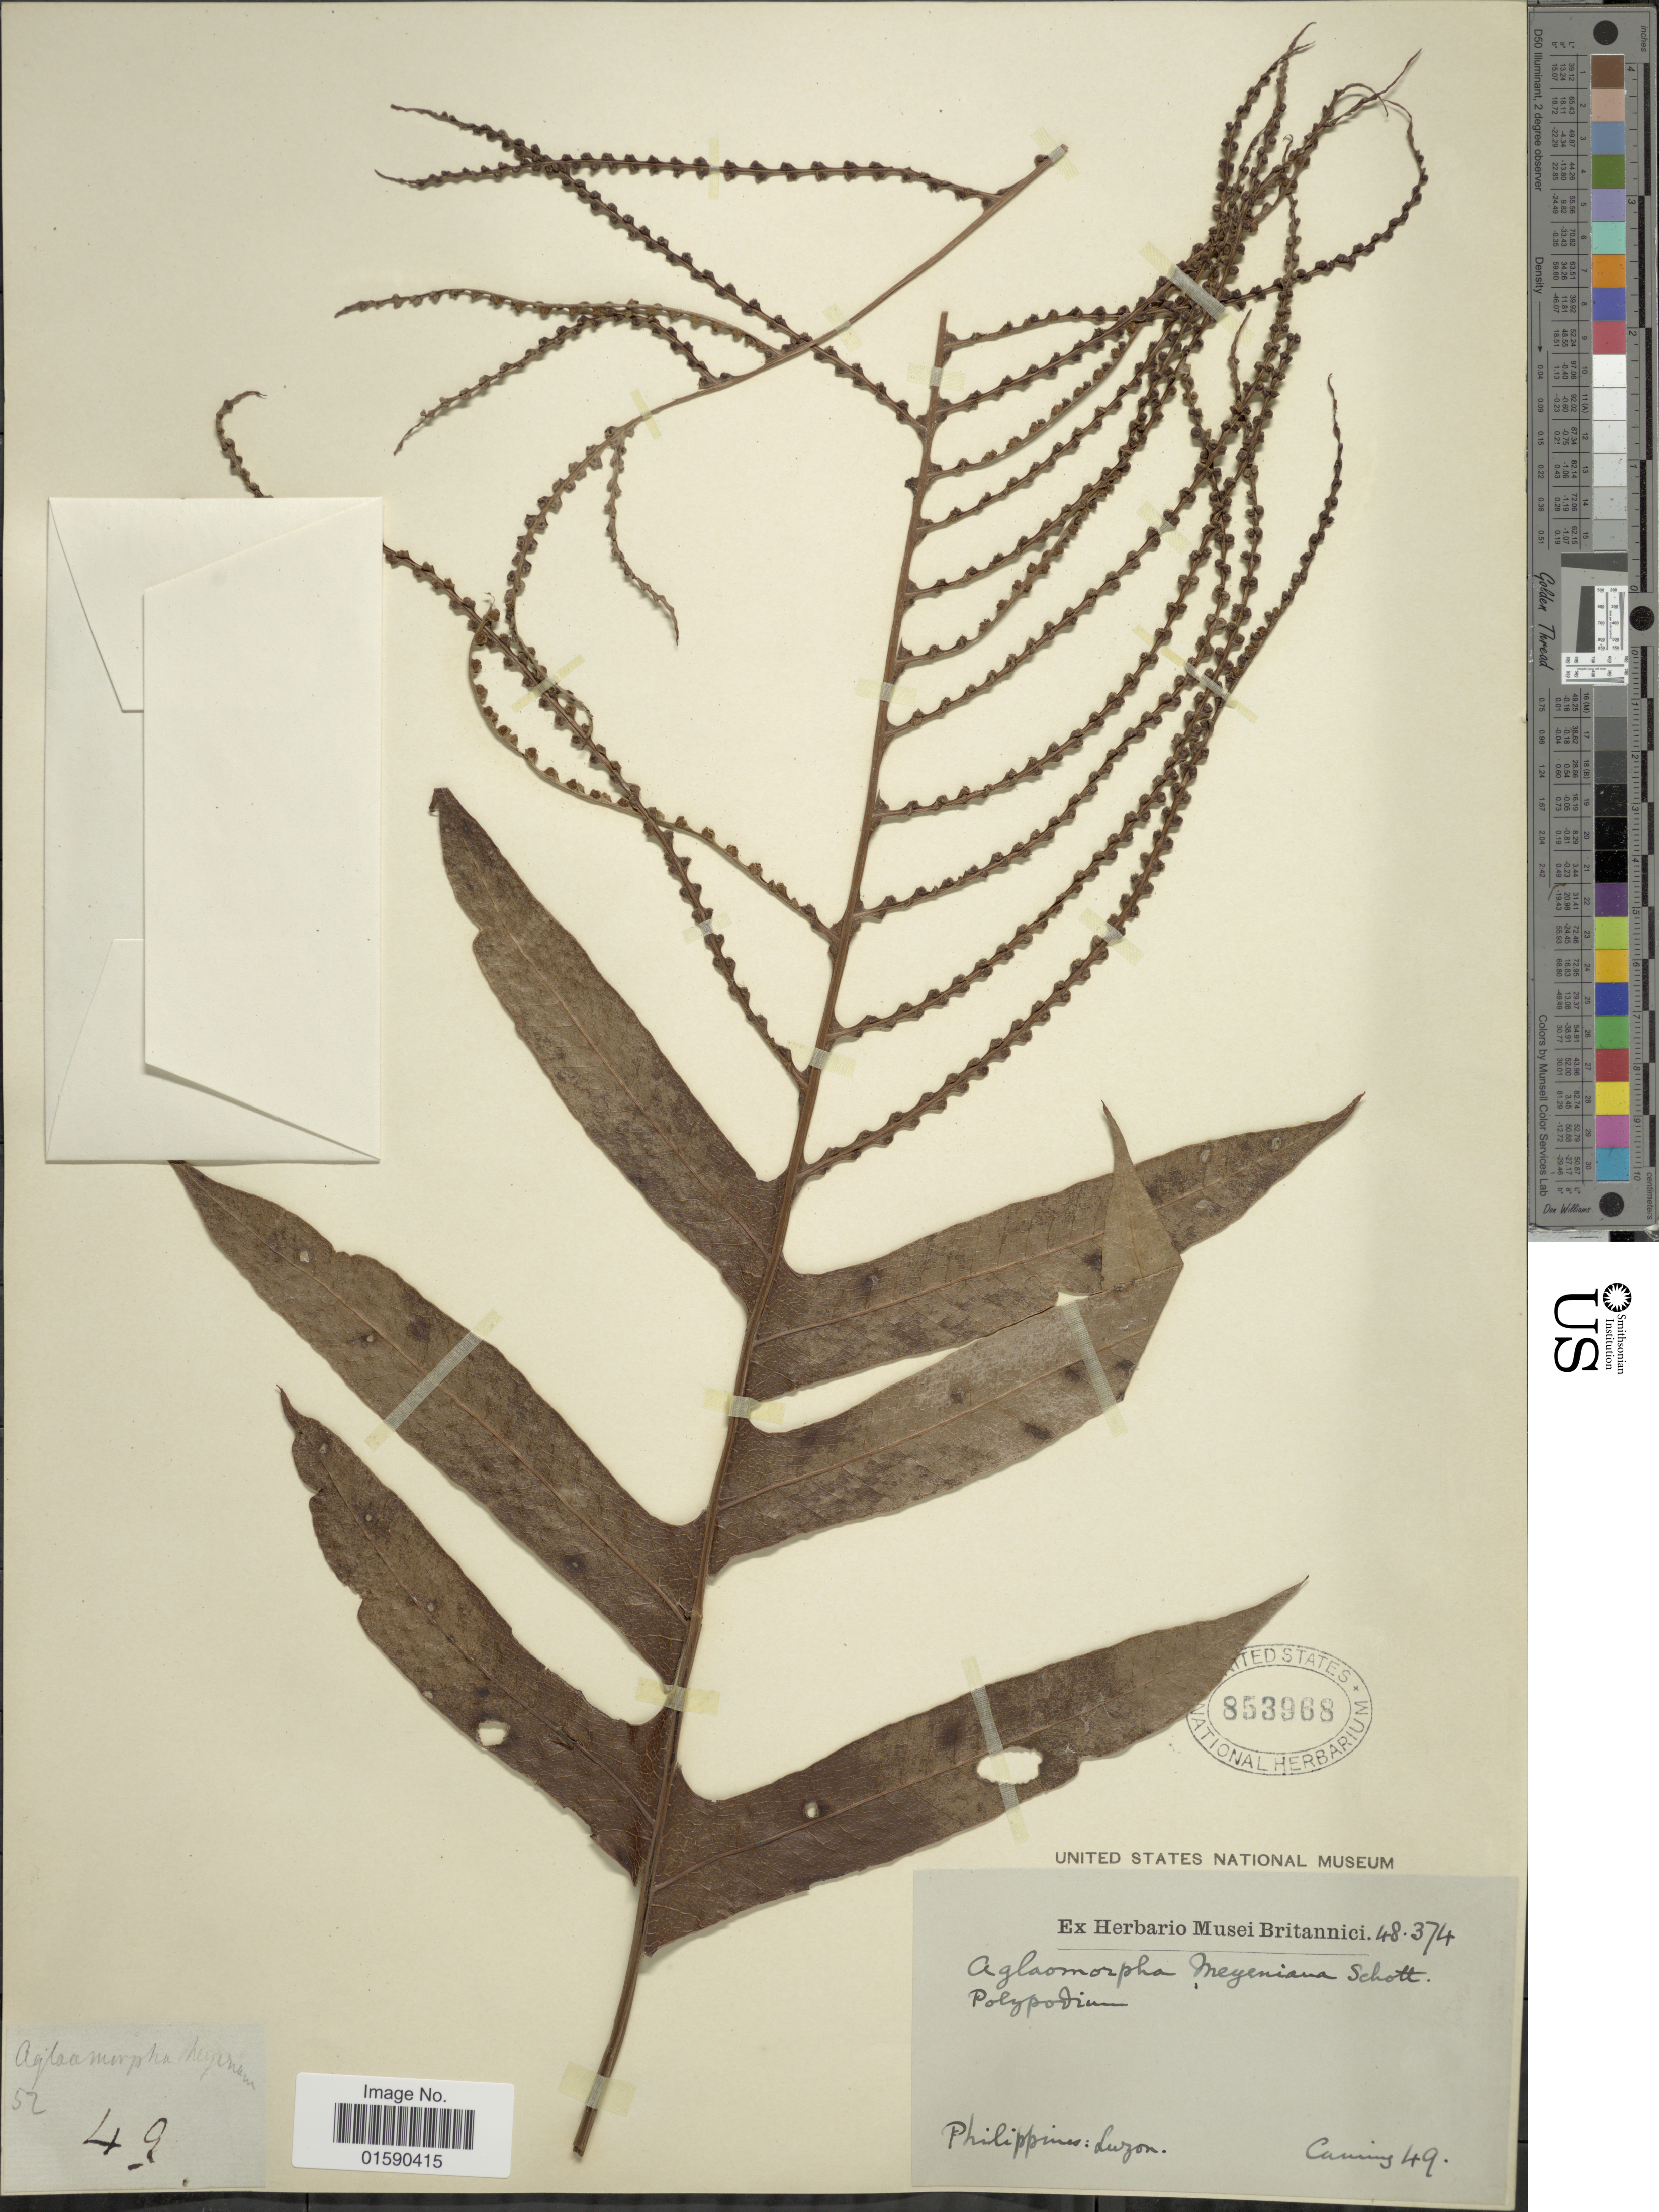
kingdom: Plantae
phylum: Tracheophyta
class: Polypodiopsida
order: Polypodiales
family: Polypodiaceae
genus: Aglaomorpha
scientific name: Aglaomorpha meyeniana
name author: Schott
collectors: -. Cuming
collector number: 49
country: Philippines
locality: Luzon.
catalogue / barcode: US 853968